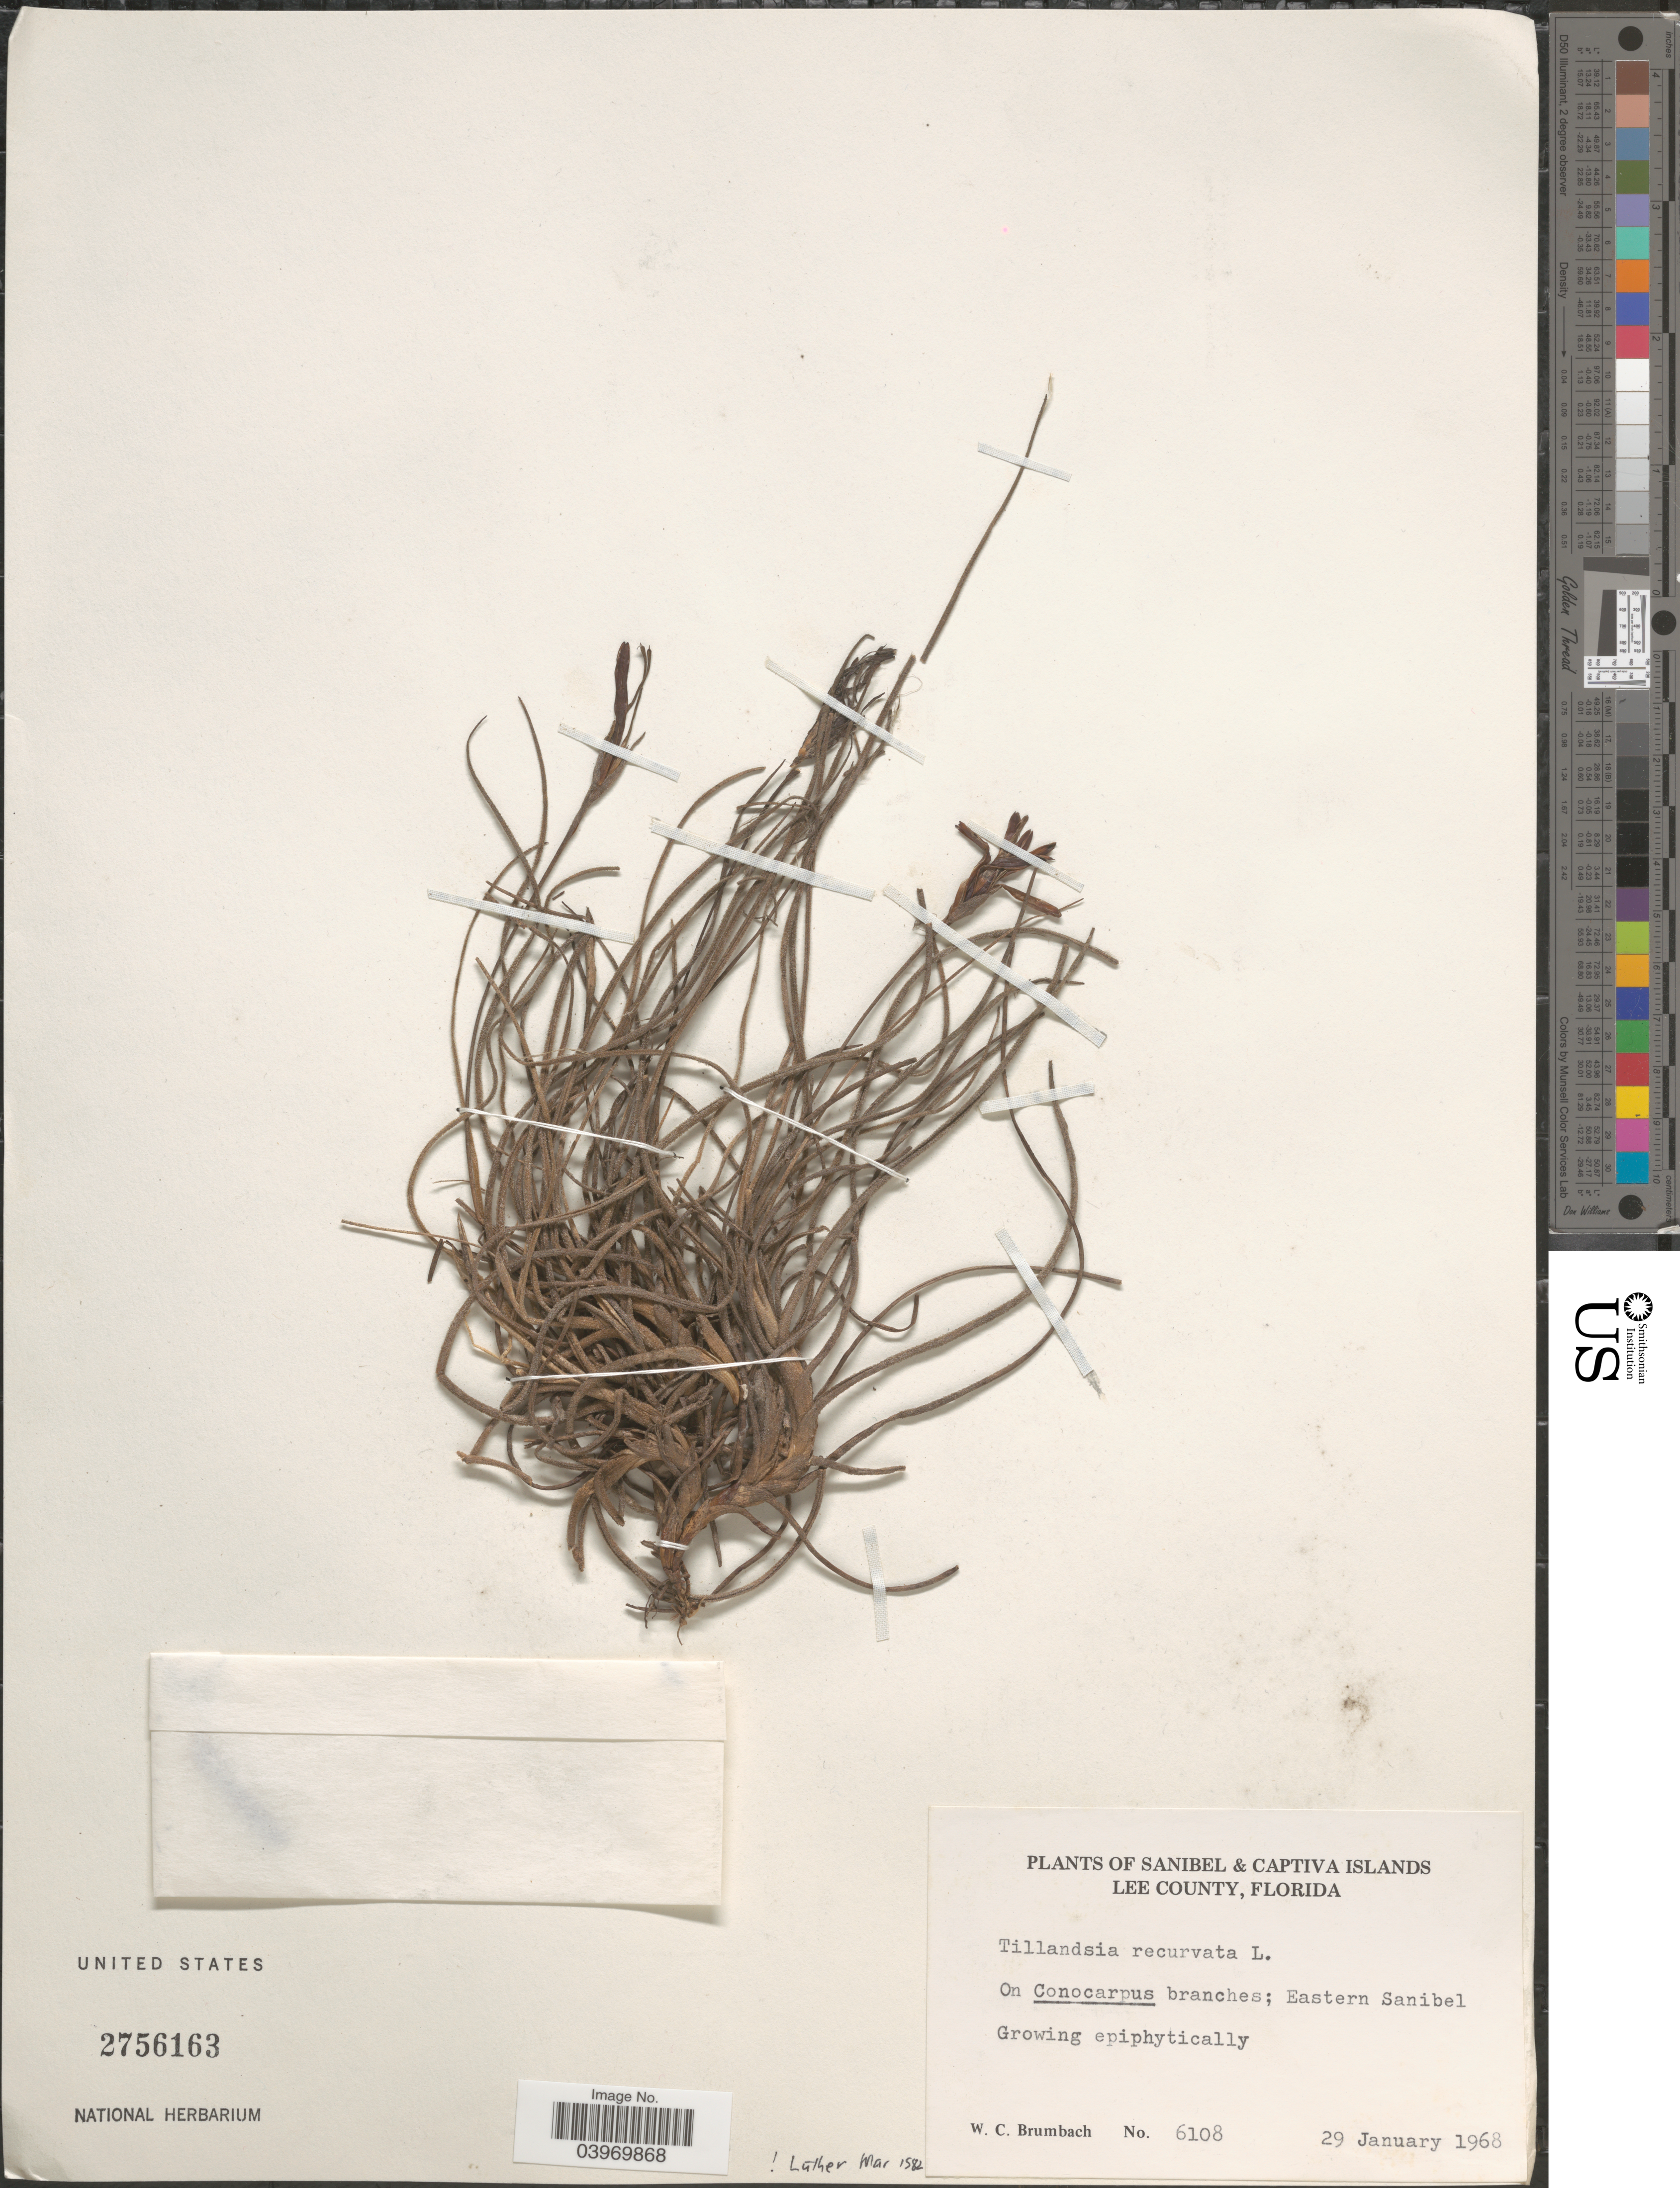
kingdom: Plantae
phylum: Tracheophyta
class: Liliopsida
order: Poales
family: Bromeliaceae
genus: Tillandsia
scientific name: Tillandsia recurvata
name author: L.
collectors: W. C. Brumbach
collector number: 6108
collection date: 1968-01-29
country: United States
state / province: Florida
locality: Sanibel Islands. Eastern Sanibel.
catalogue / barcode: US 2756163